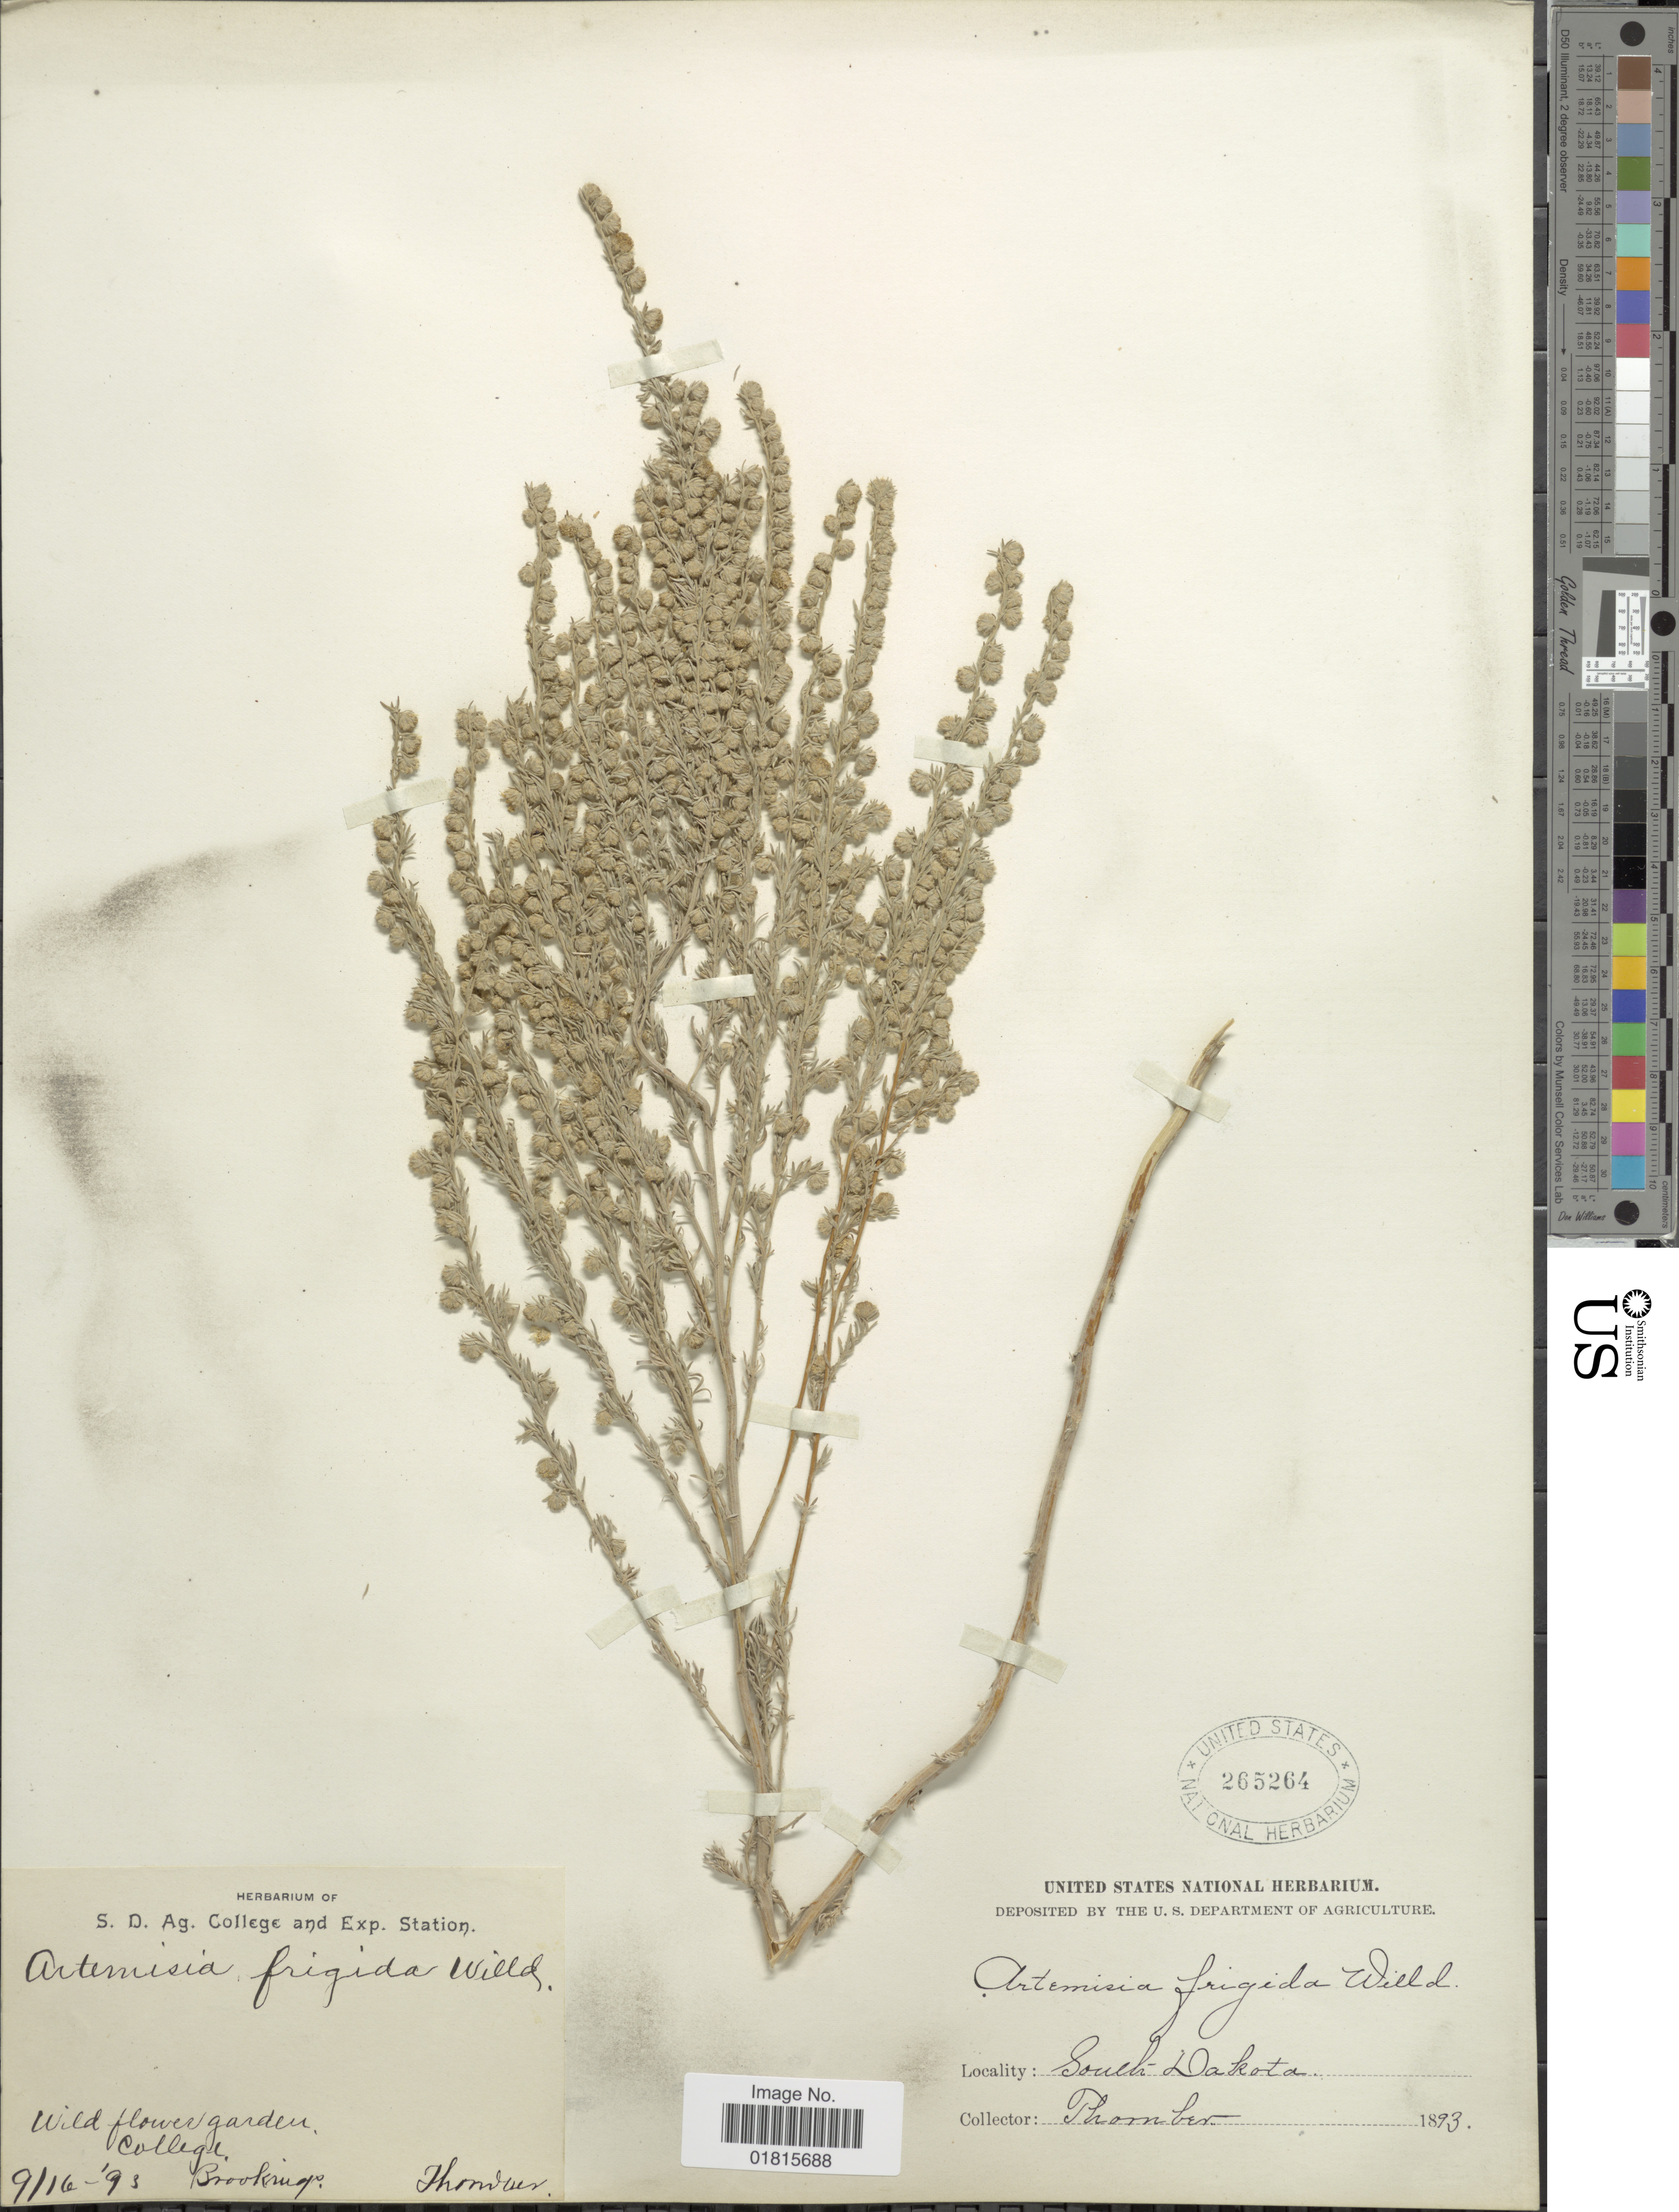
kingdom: Plantae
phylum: Tracheophyta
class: Magnoliopsida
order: Asterales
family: Asteraceae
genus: Artemisia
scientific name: Artemisia frigida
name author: Willd.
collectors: J. Thornber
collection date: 1893-09-16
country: United States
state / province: South Dakota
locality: Wild flower garden, College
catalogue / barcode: US 265264